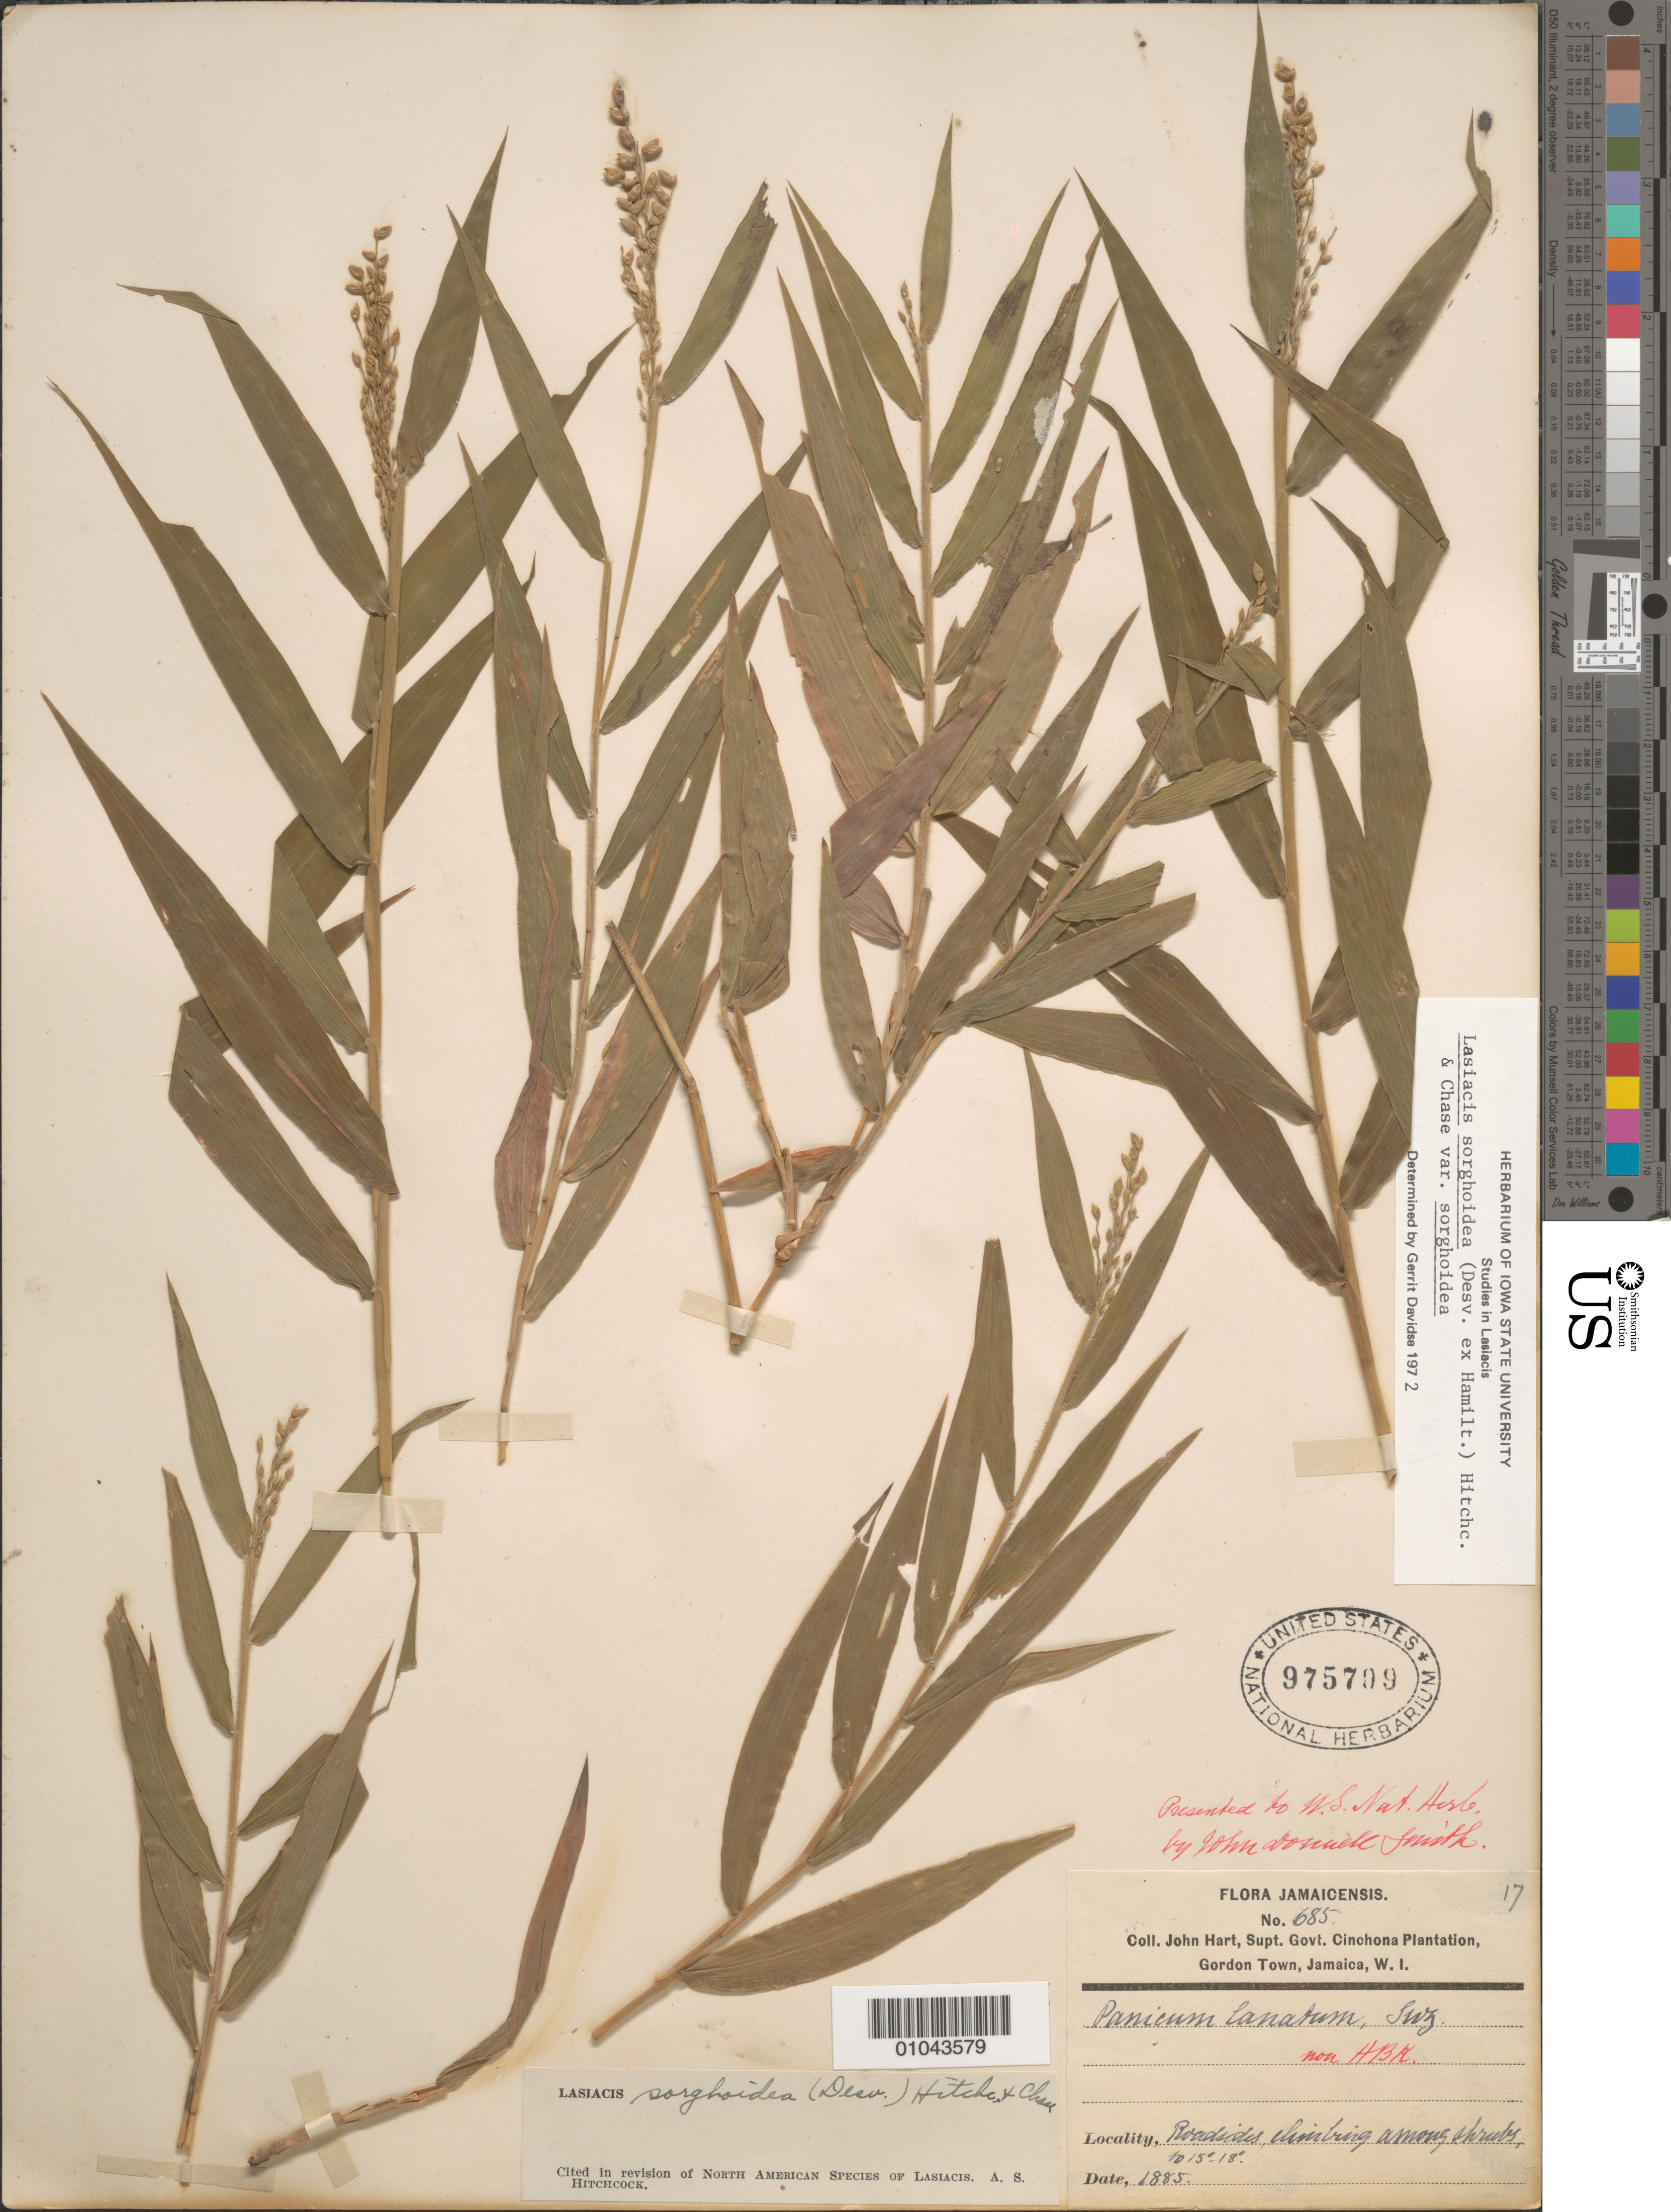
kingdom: Plantae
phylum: Tracheophyta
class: Liliopsida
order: Poales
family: Poaceae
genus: Lasiacis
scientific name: Lasiacis sorghoidea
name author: (Desv. ex Ham.) Hitchc. & Chase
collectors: J. Hart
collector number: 685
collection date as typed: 01 Jan 1885 to 31 Dec 1885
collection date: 1885-01-01/1885-12-31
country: Jamaica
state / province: Saint Andrew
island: Jamaica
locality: Cinchona Plantation, Gordon Town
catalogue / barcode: US 975709